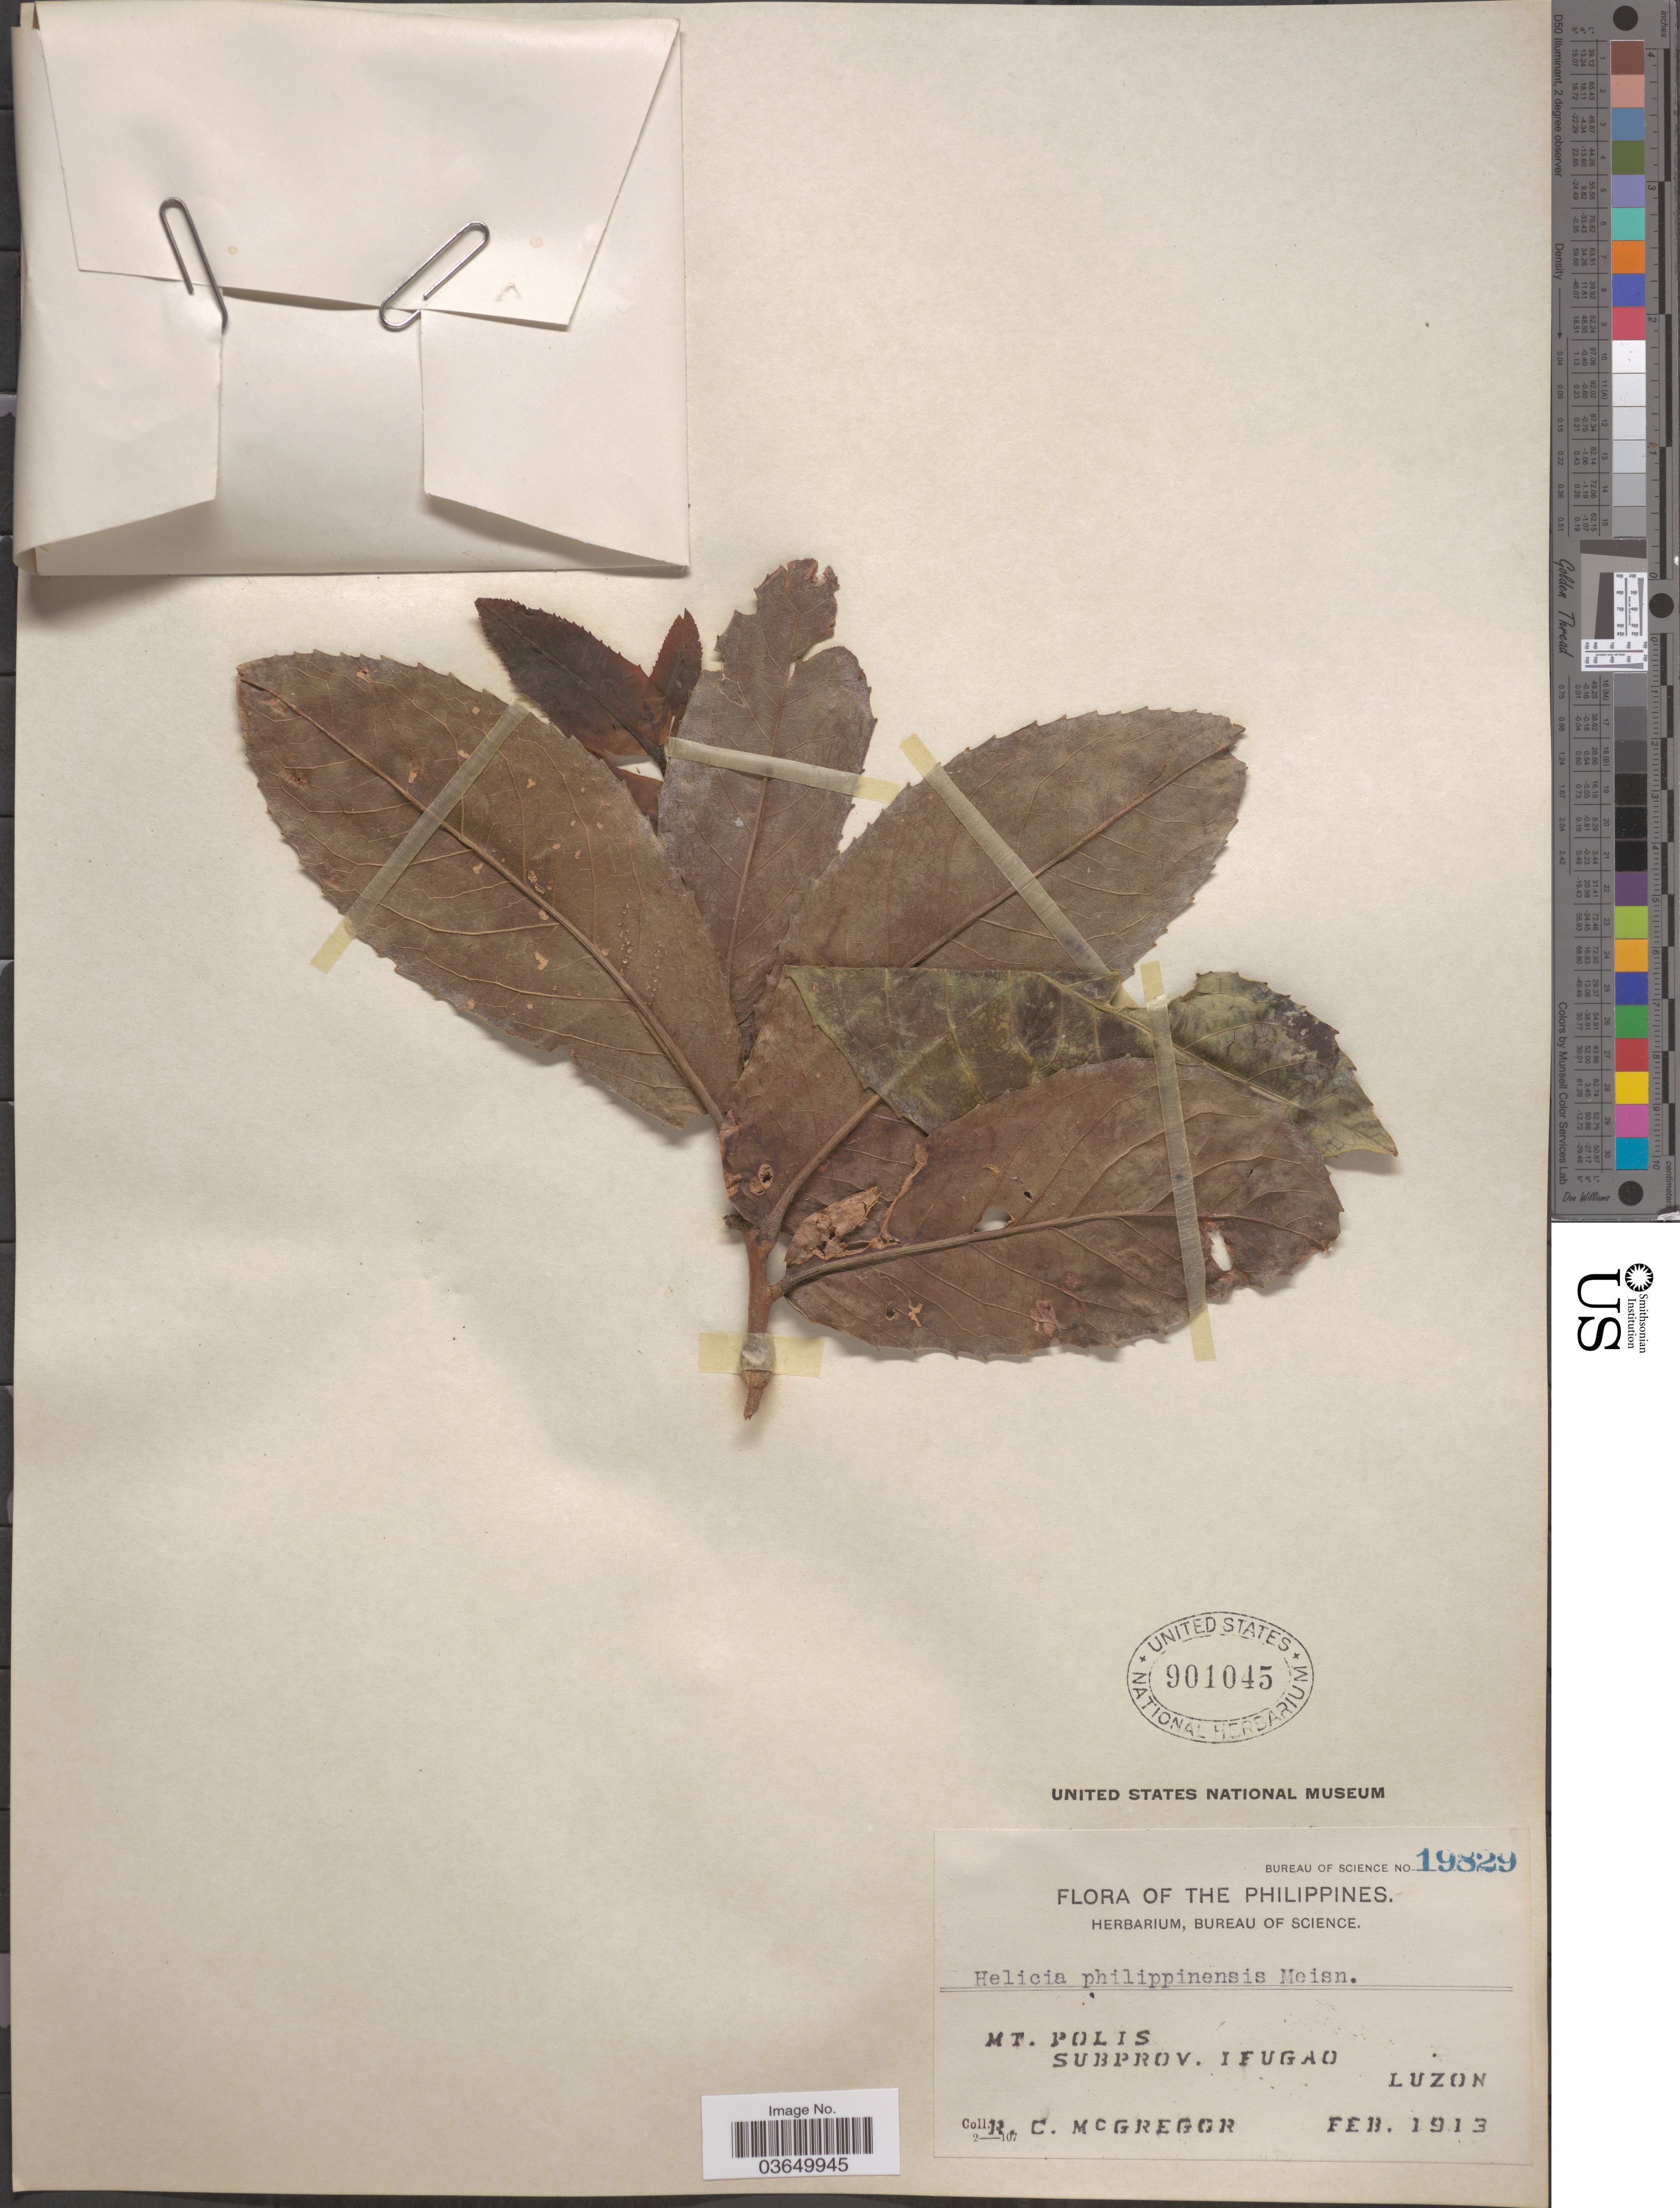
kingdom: Plantae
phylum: Tracheophyta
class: Magnoliopsida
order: Proteales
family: Proteaceae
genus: Helicia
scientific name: Helicia cumingiana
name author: C. Presl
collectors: R. C. McGregor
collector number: Bureau of Science 19829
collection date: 1913-02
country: Philippines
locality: Mt. Polis. Subprov. Ifugao. Luzon.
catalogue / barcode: US 901045